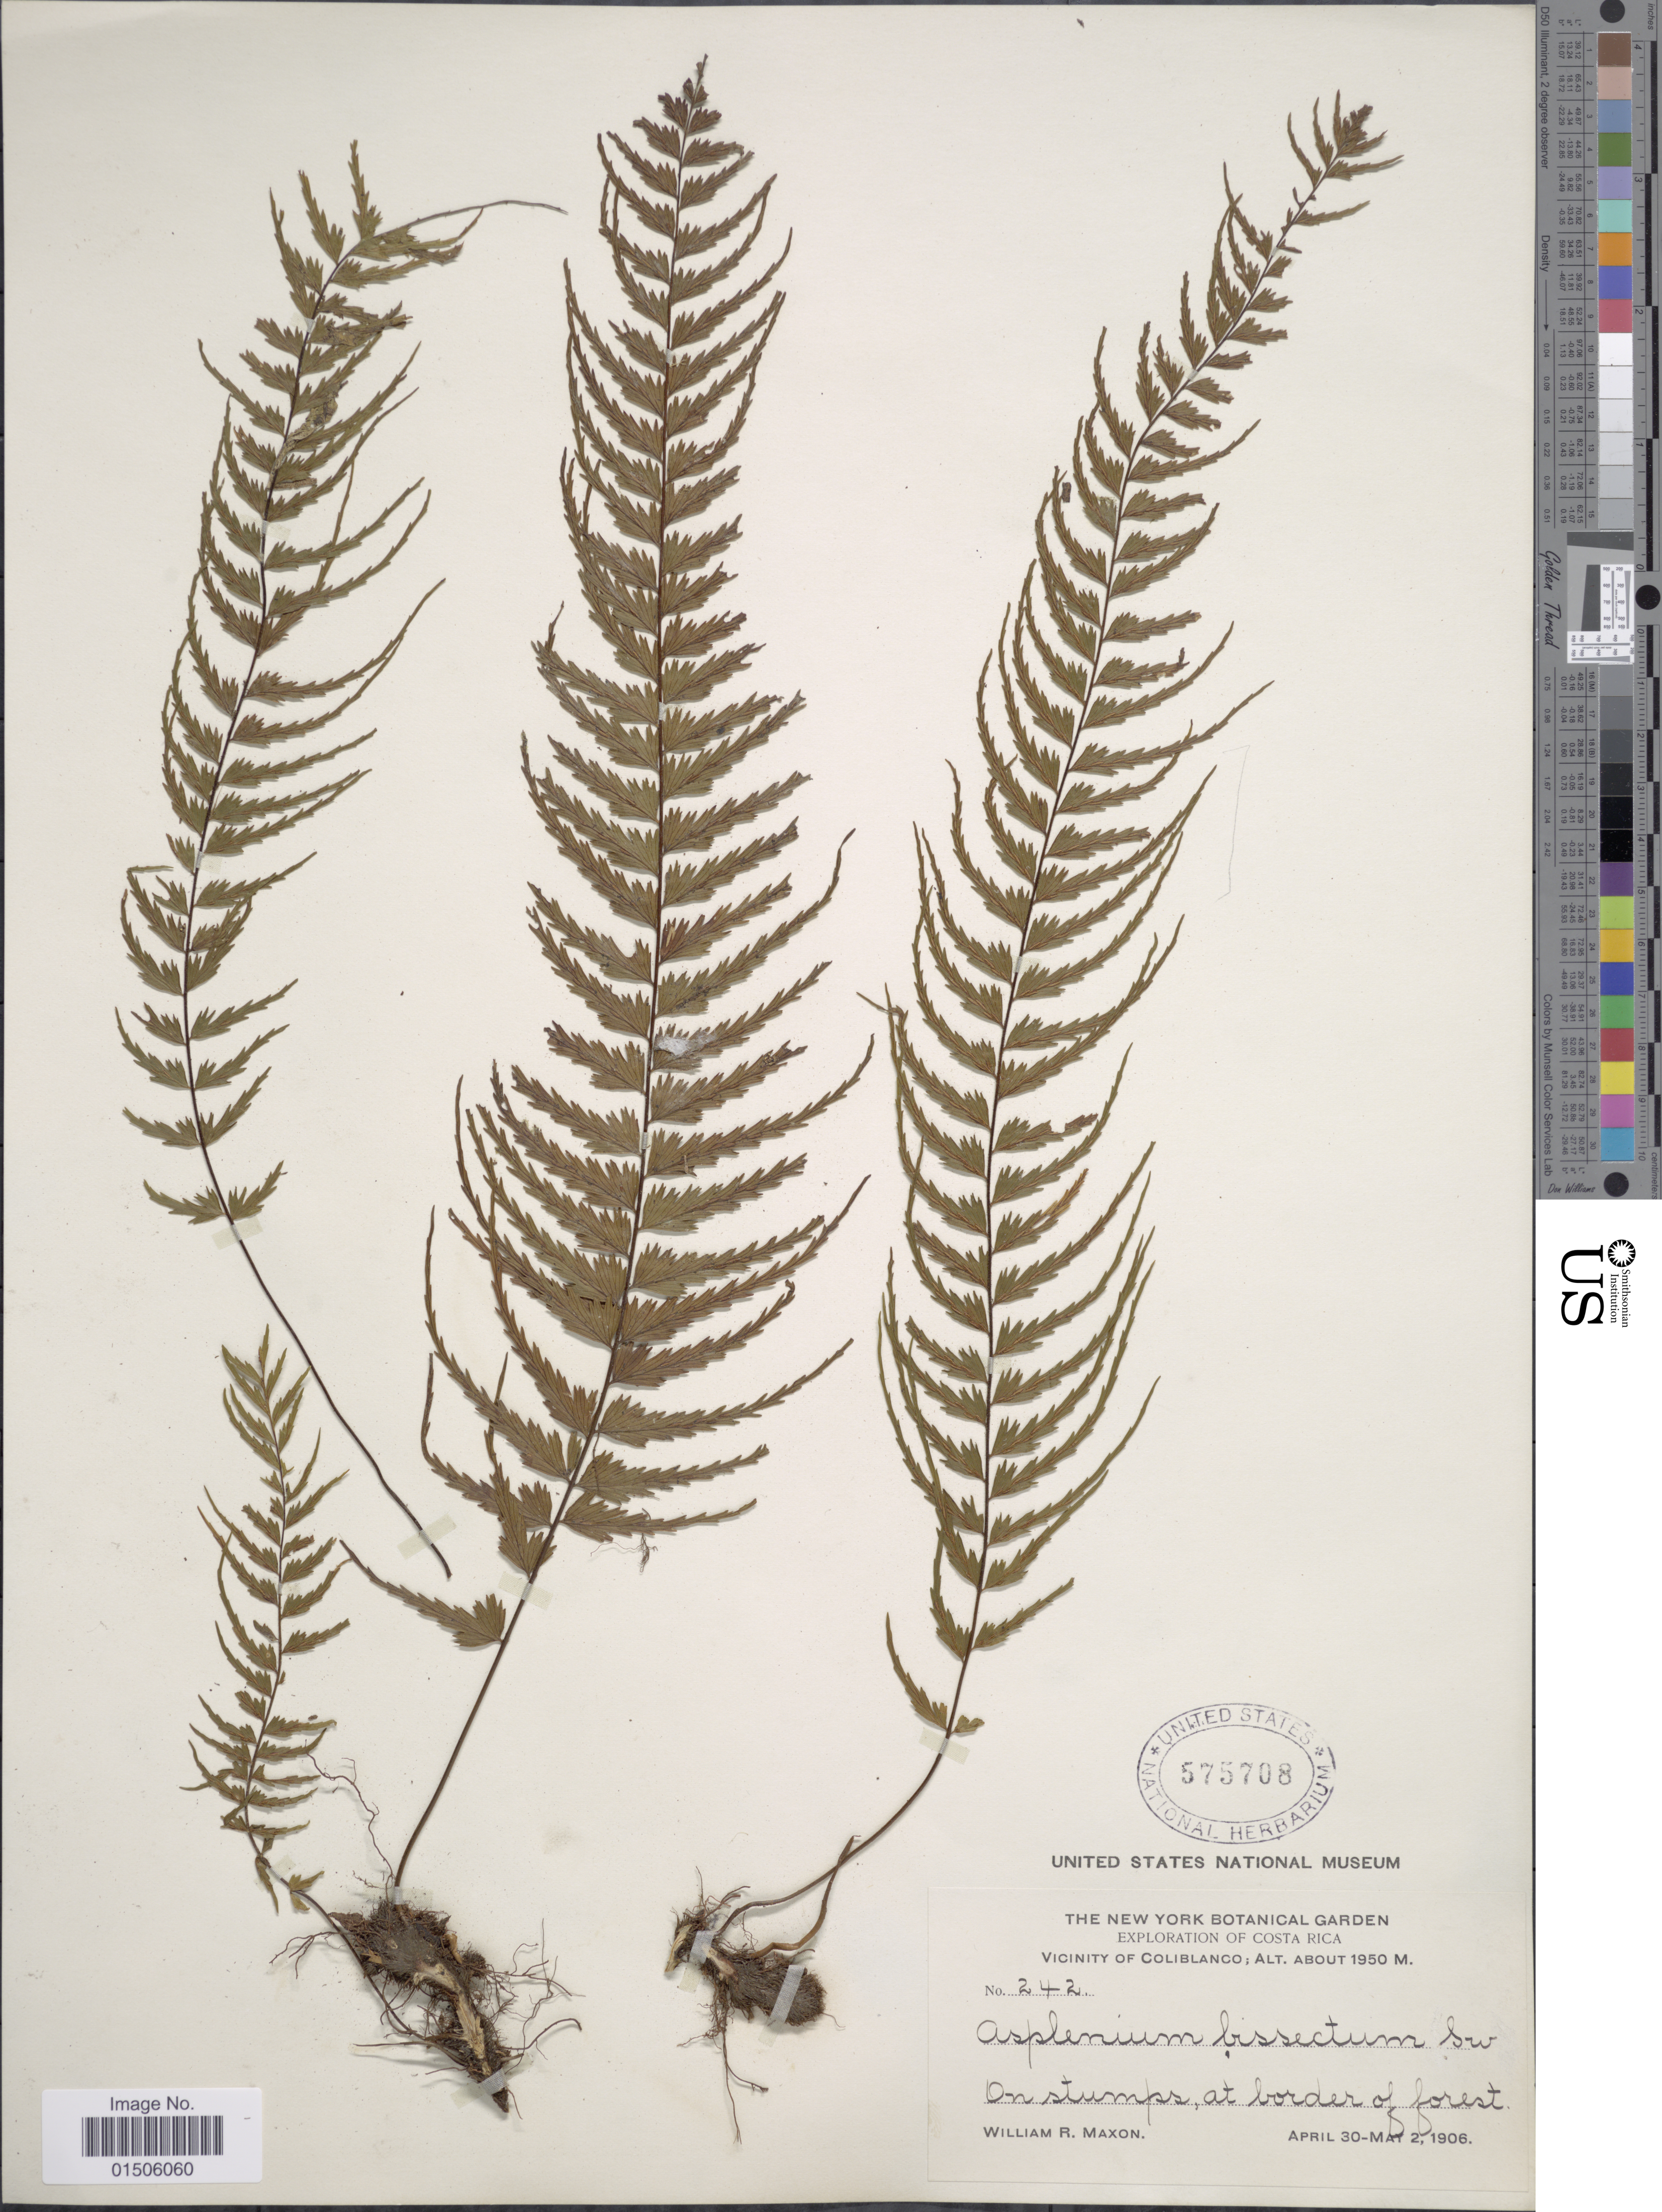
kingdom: Plantae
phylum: Tracheophyta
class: Polypodiopsida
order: Polypodiales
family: Aspleniaceae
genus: Asplenium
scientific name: Asplenium dissectum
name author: Sw.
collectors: W. R. Maxon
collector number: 242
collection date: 1906-04-30/1906-05-02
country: Costa Rica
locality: Vicinity of Coliblanco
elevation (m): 1950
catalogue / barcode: US 575708